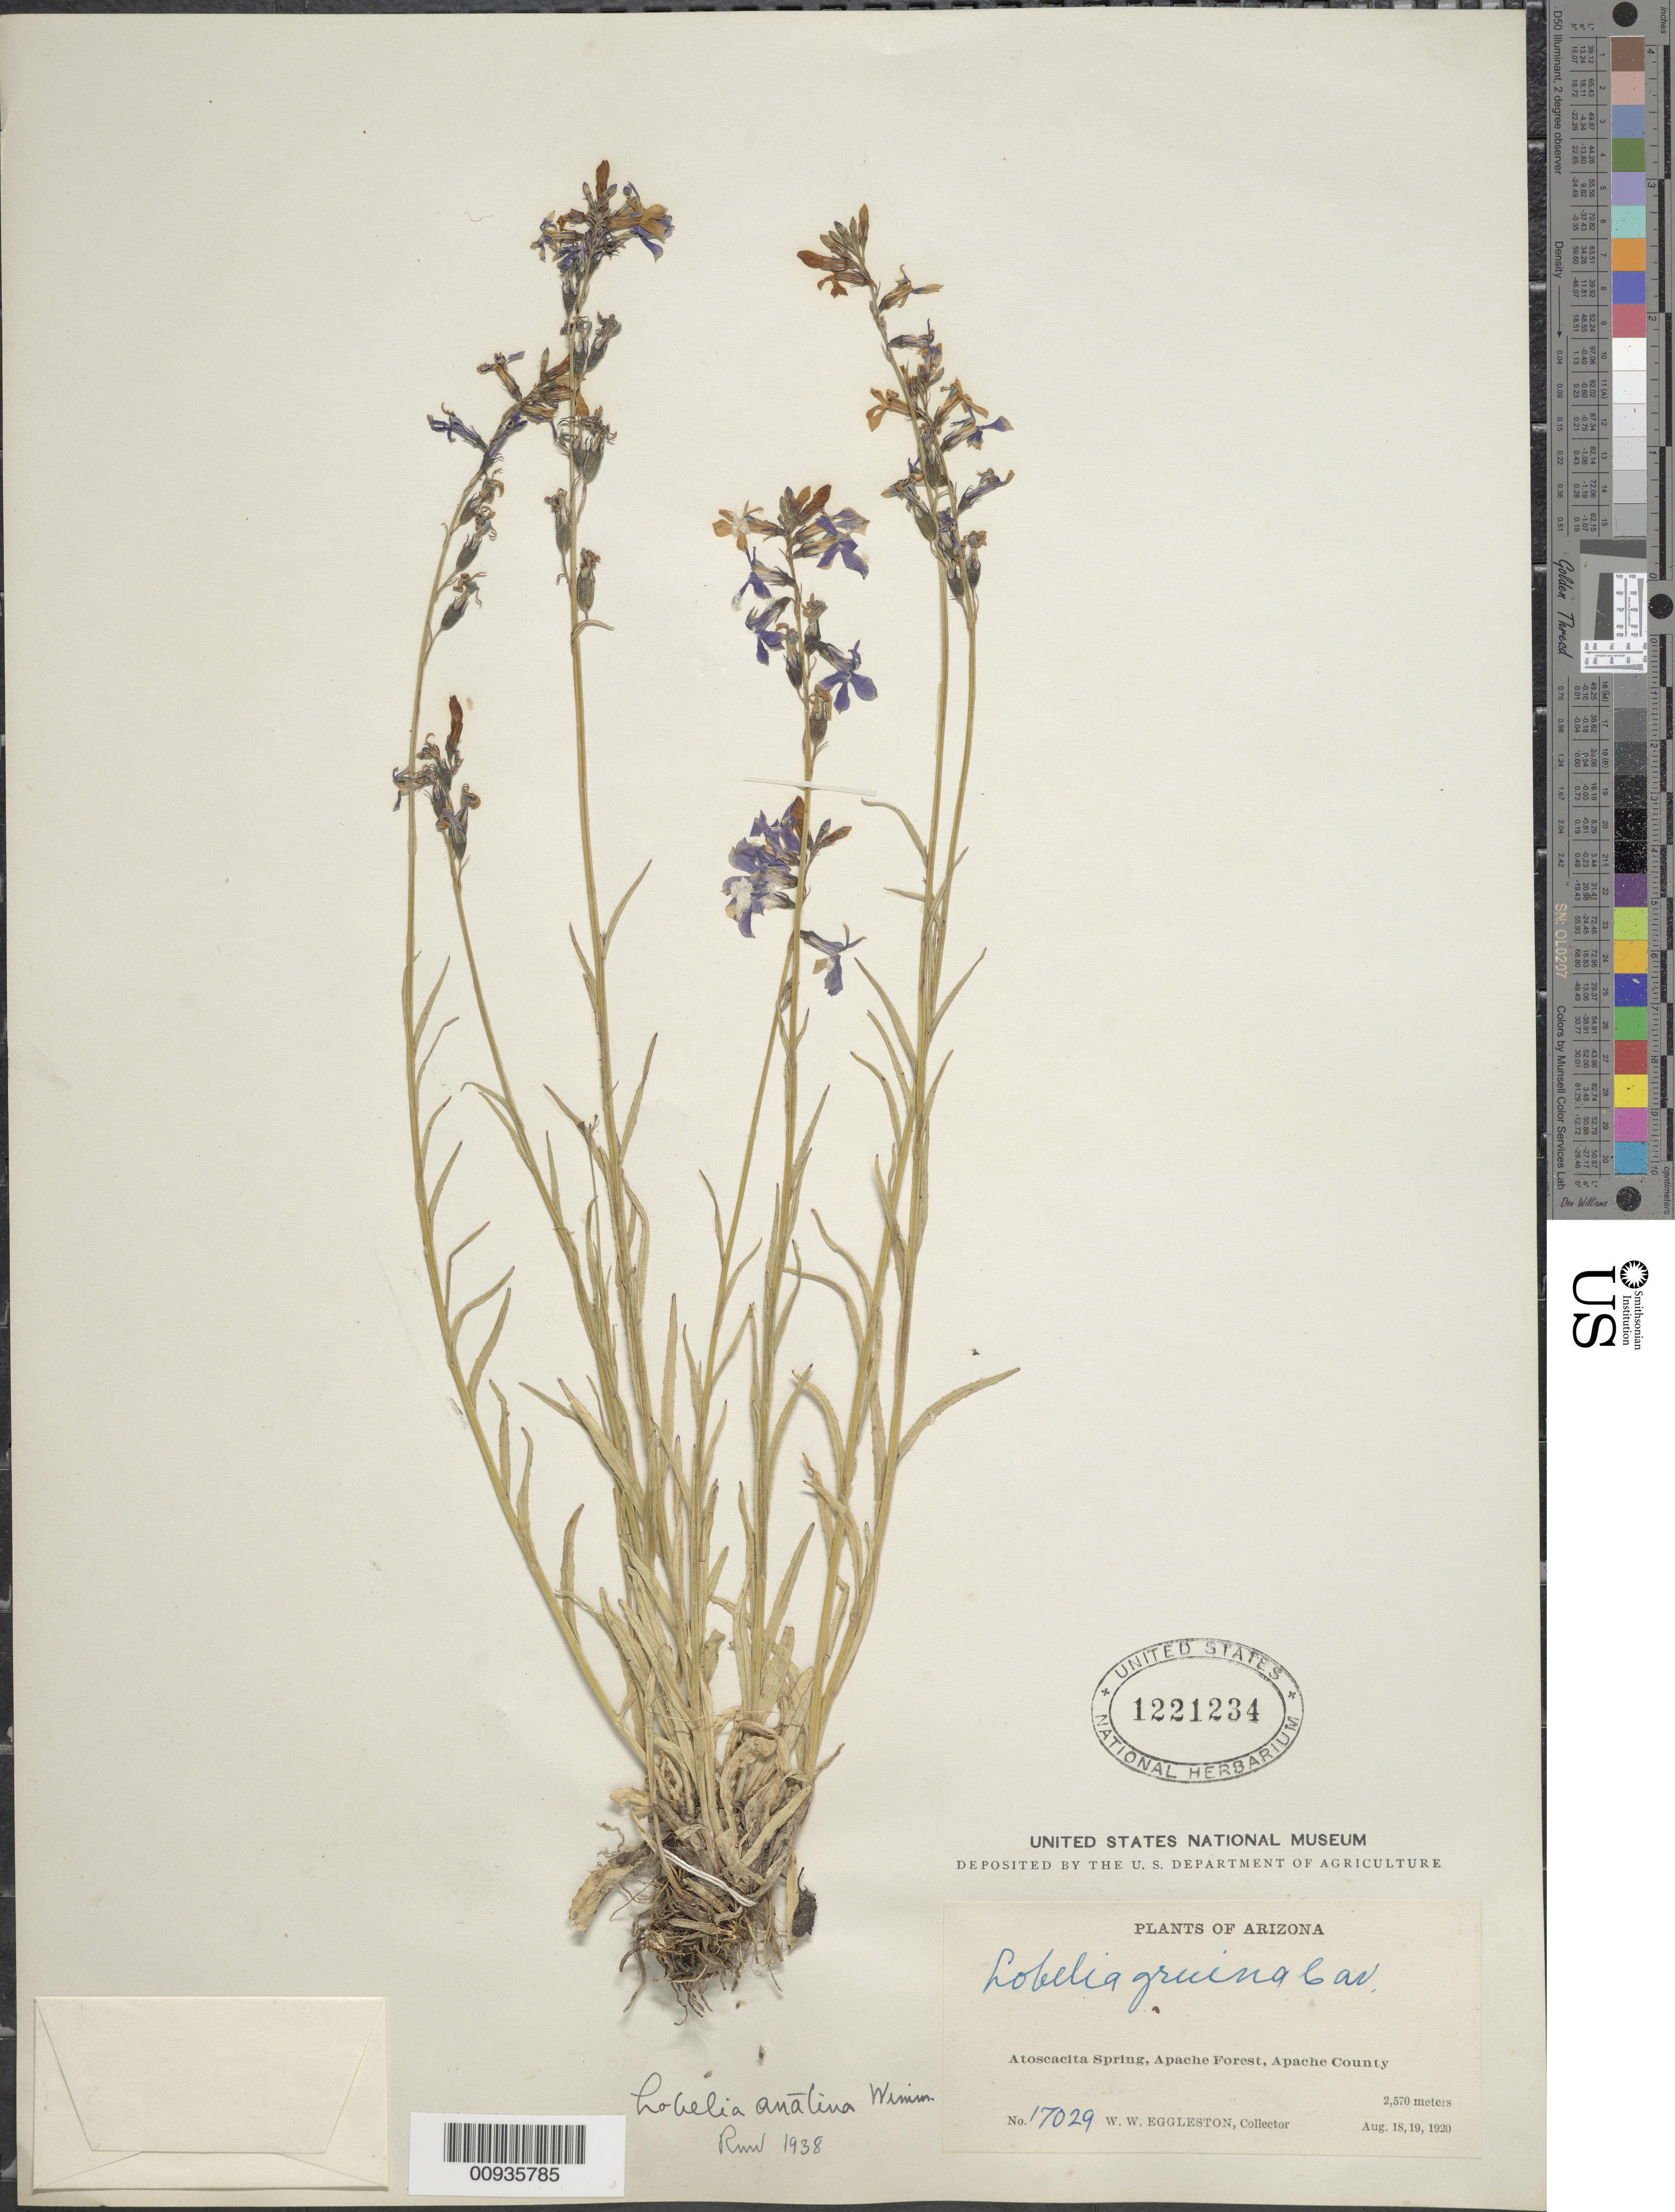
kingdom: Plantae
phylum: Tracheophyta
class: Magnoliopsida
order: Asterales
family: Campanulaceae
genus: Lobelia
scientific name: Lobelia anatina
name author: E. Wimm.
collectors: W. W. Eggleston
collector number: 17029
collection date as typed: Aug. 18, 19, 1920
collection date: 1920-08-18,1920-08-19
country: United States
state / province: Arizona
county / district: Apache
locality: Atoscacita Spring, Apache Forest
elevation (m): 2570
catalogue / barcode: US 1221234